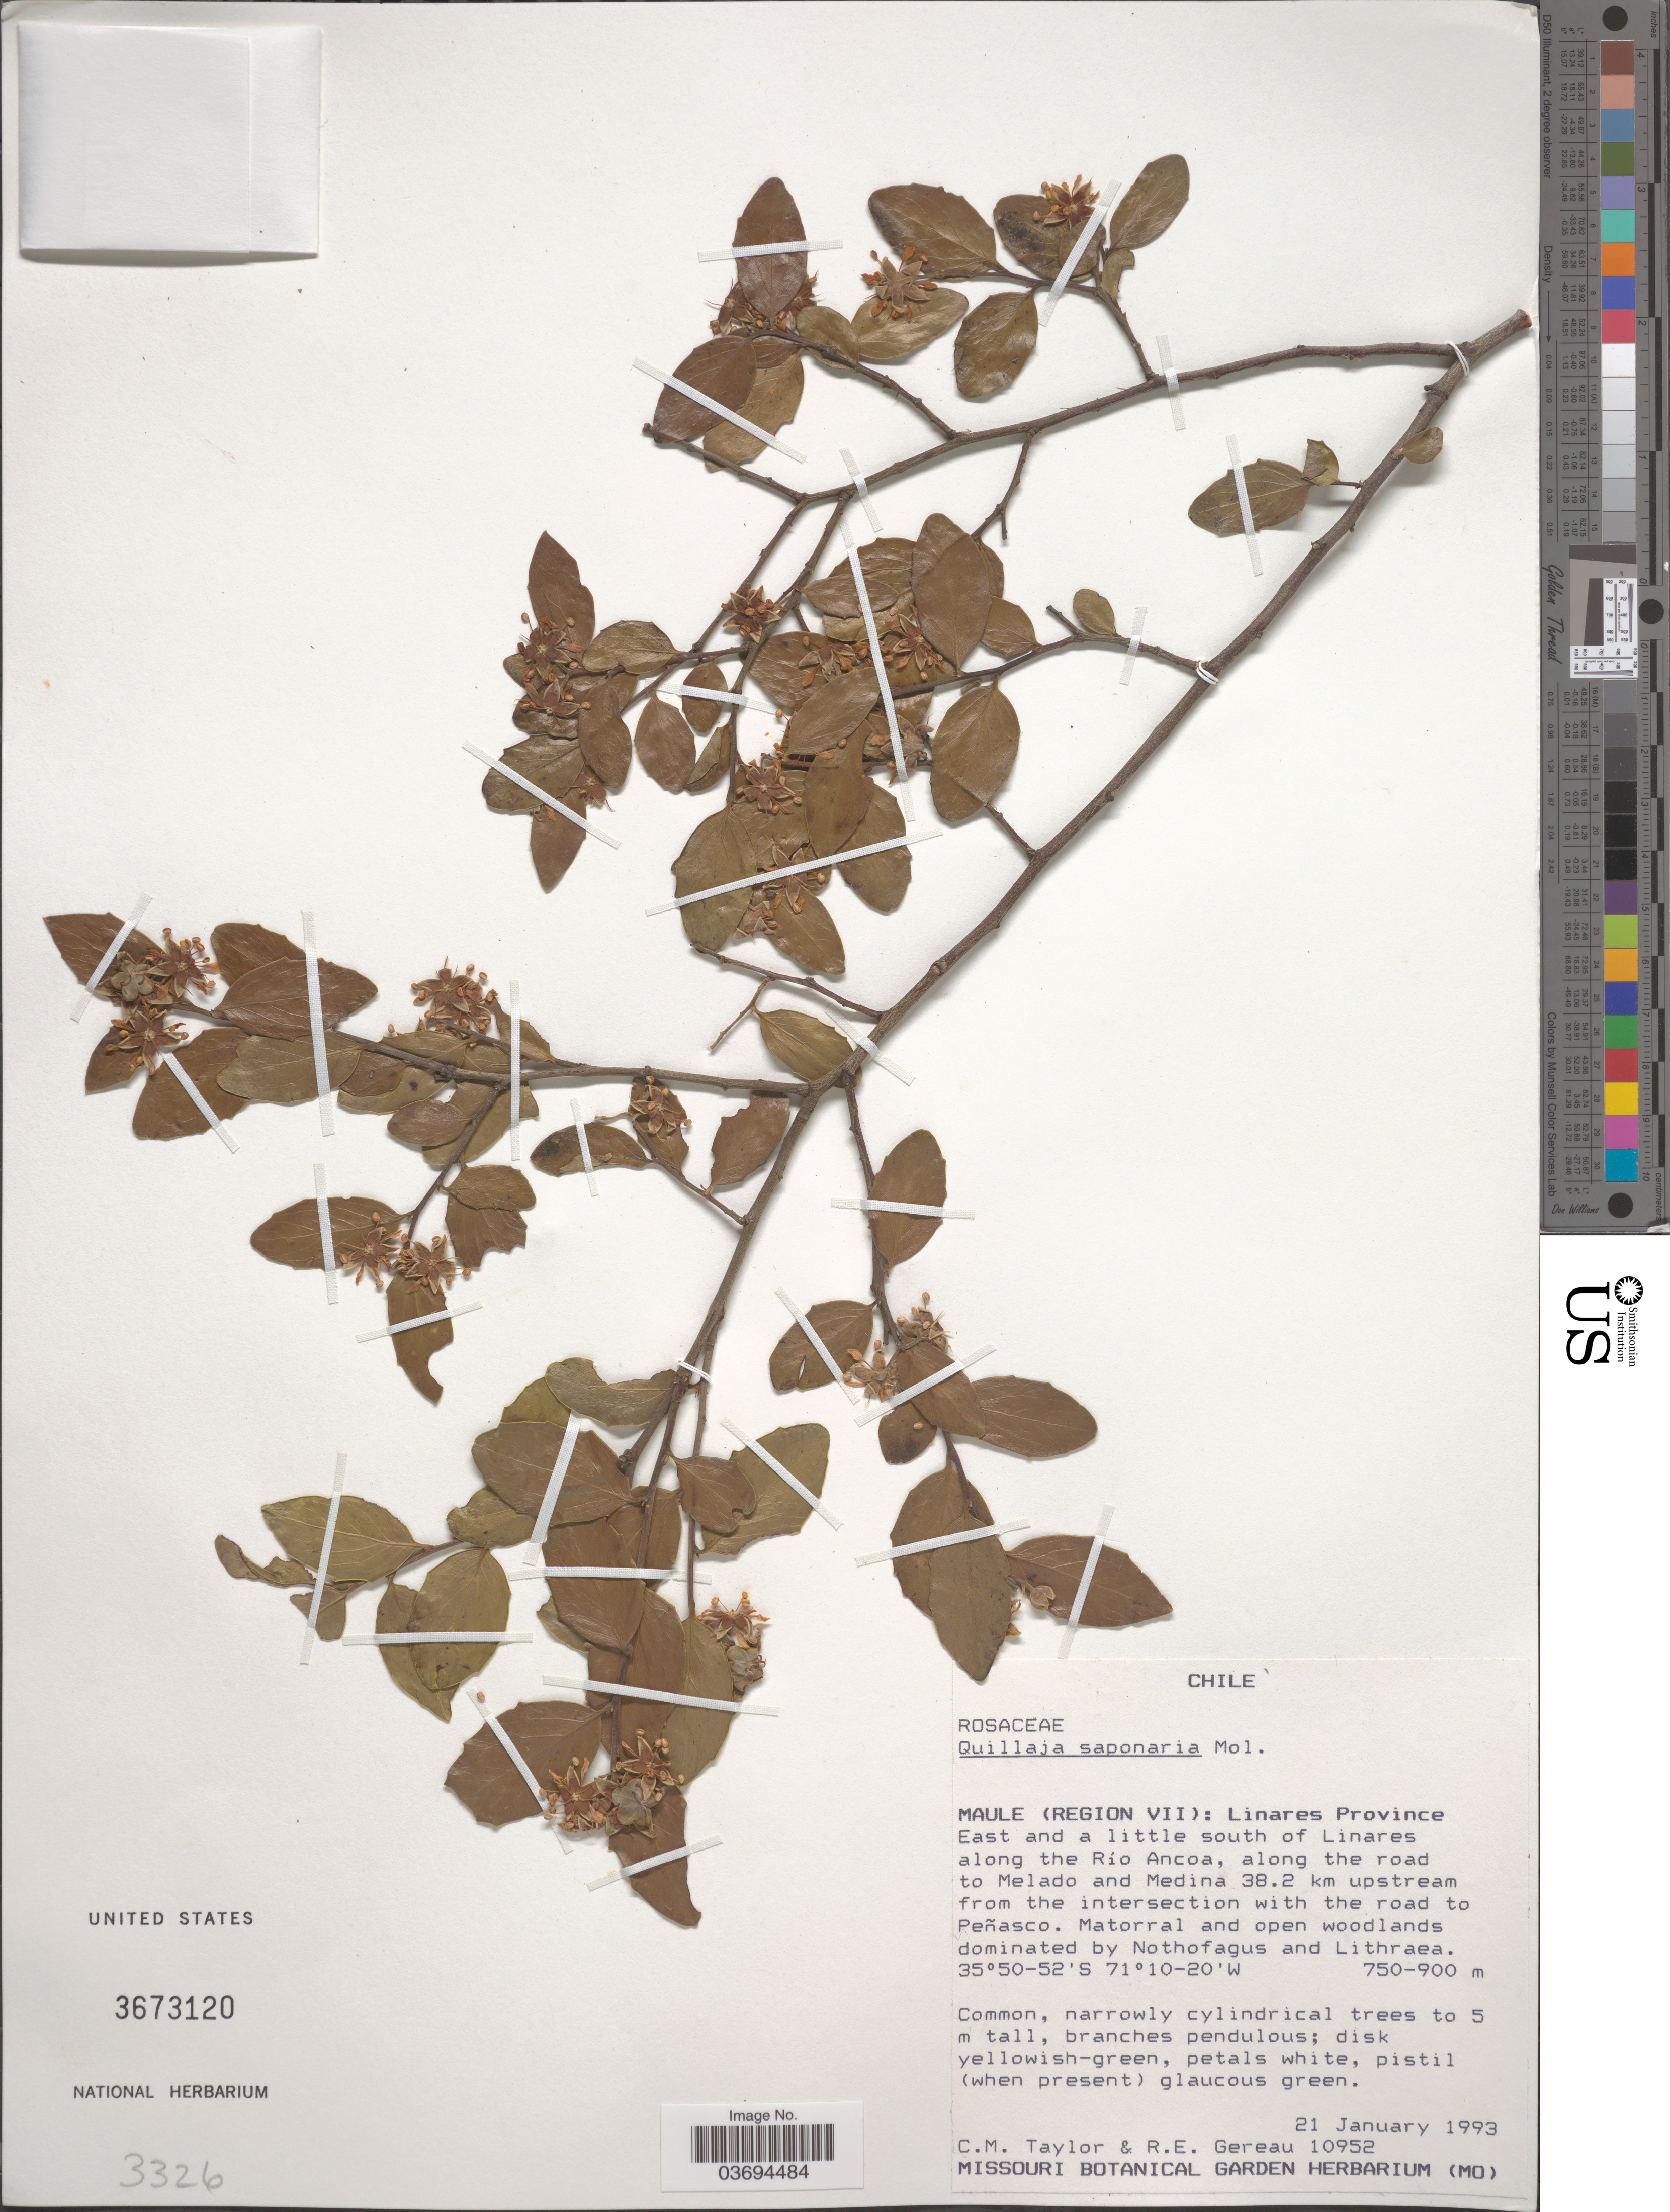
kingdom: Plantae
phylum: Tracheophyta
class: Magnoliopsida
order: Fabales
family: Quillajaceae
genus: Quillaja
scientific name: Quillaja saponaria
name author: Molina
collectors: C. M. Taylor & R. Gereau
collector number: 10952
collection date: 1993-01-21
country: Chile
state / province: Maule (VII)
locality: Maule (Region VII): Linares Province. East and a little south of Linares along the Río Ancoa, along the road to Melado and Medina 38.2 km upstream from the intersection with the road to Peñasco.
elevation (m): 750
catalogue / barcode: US 3673120